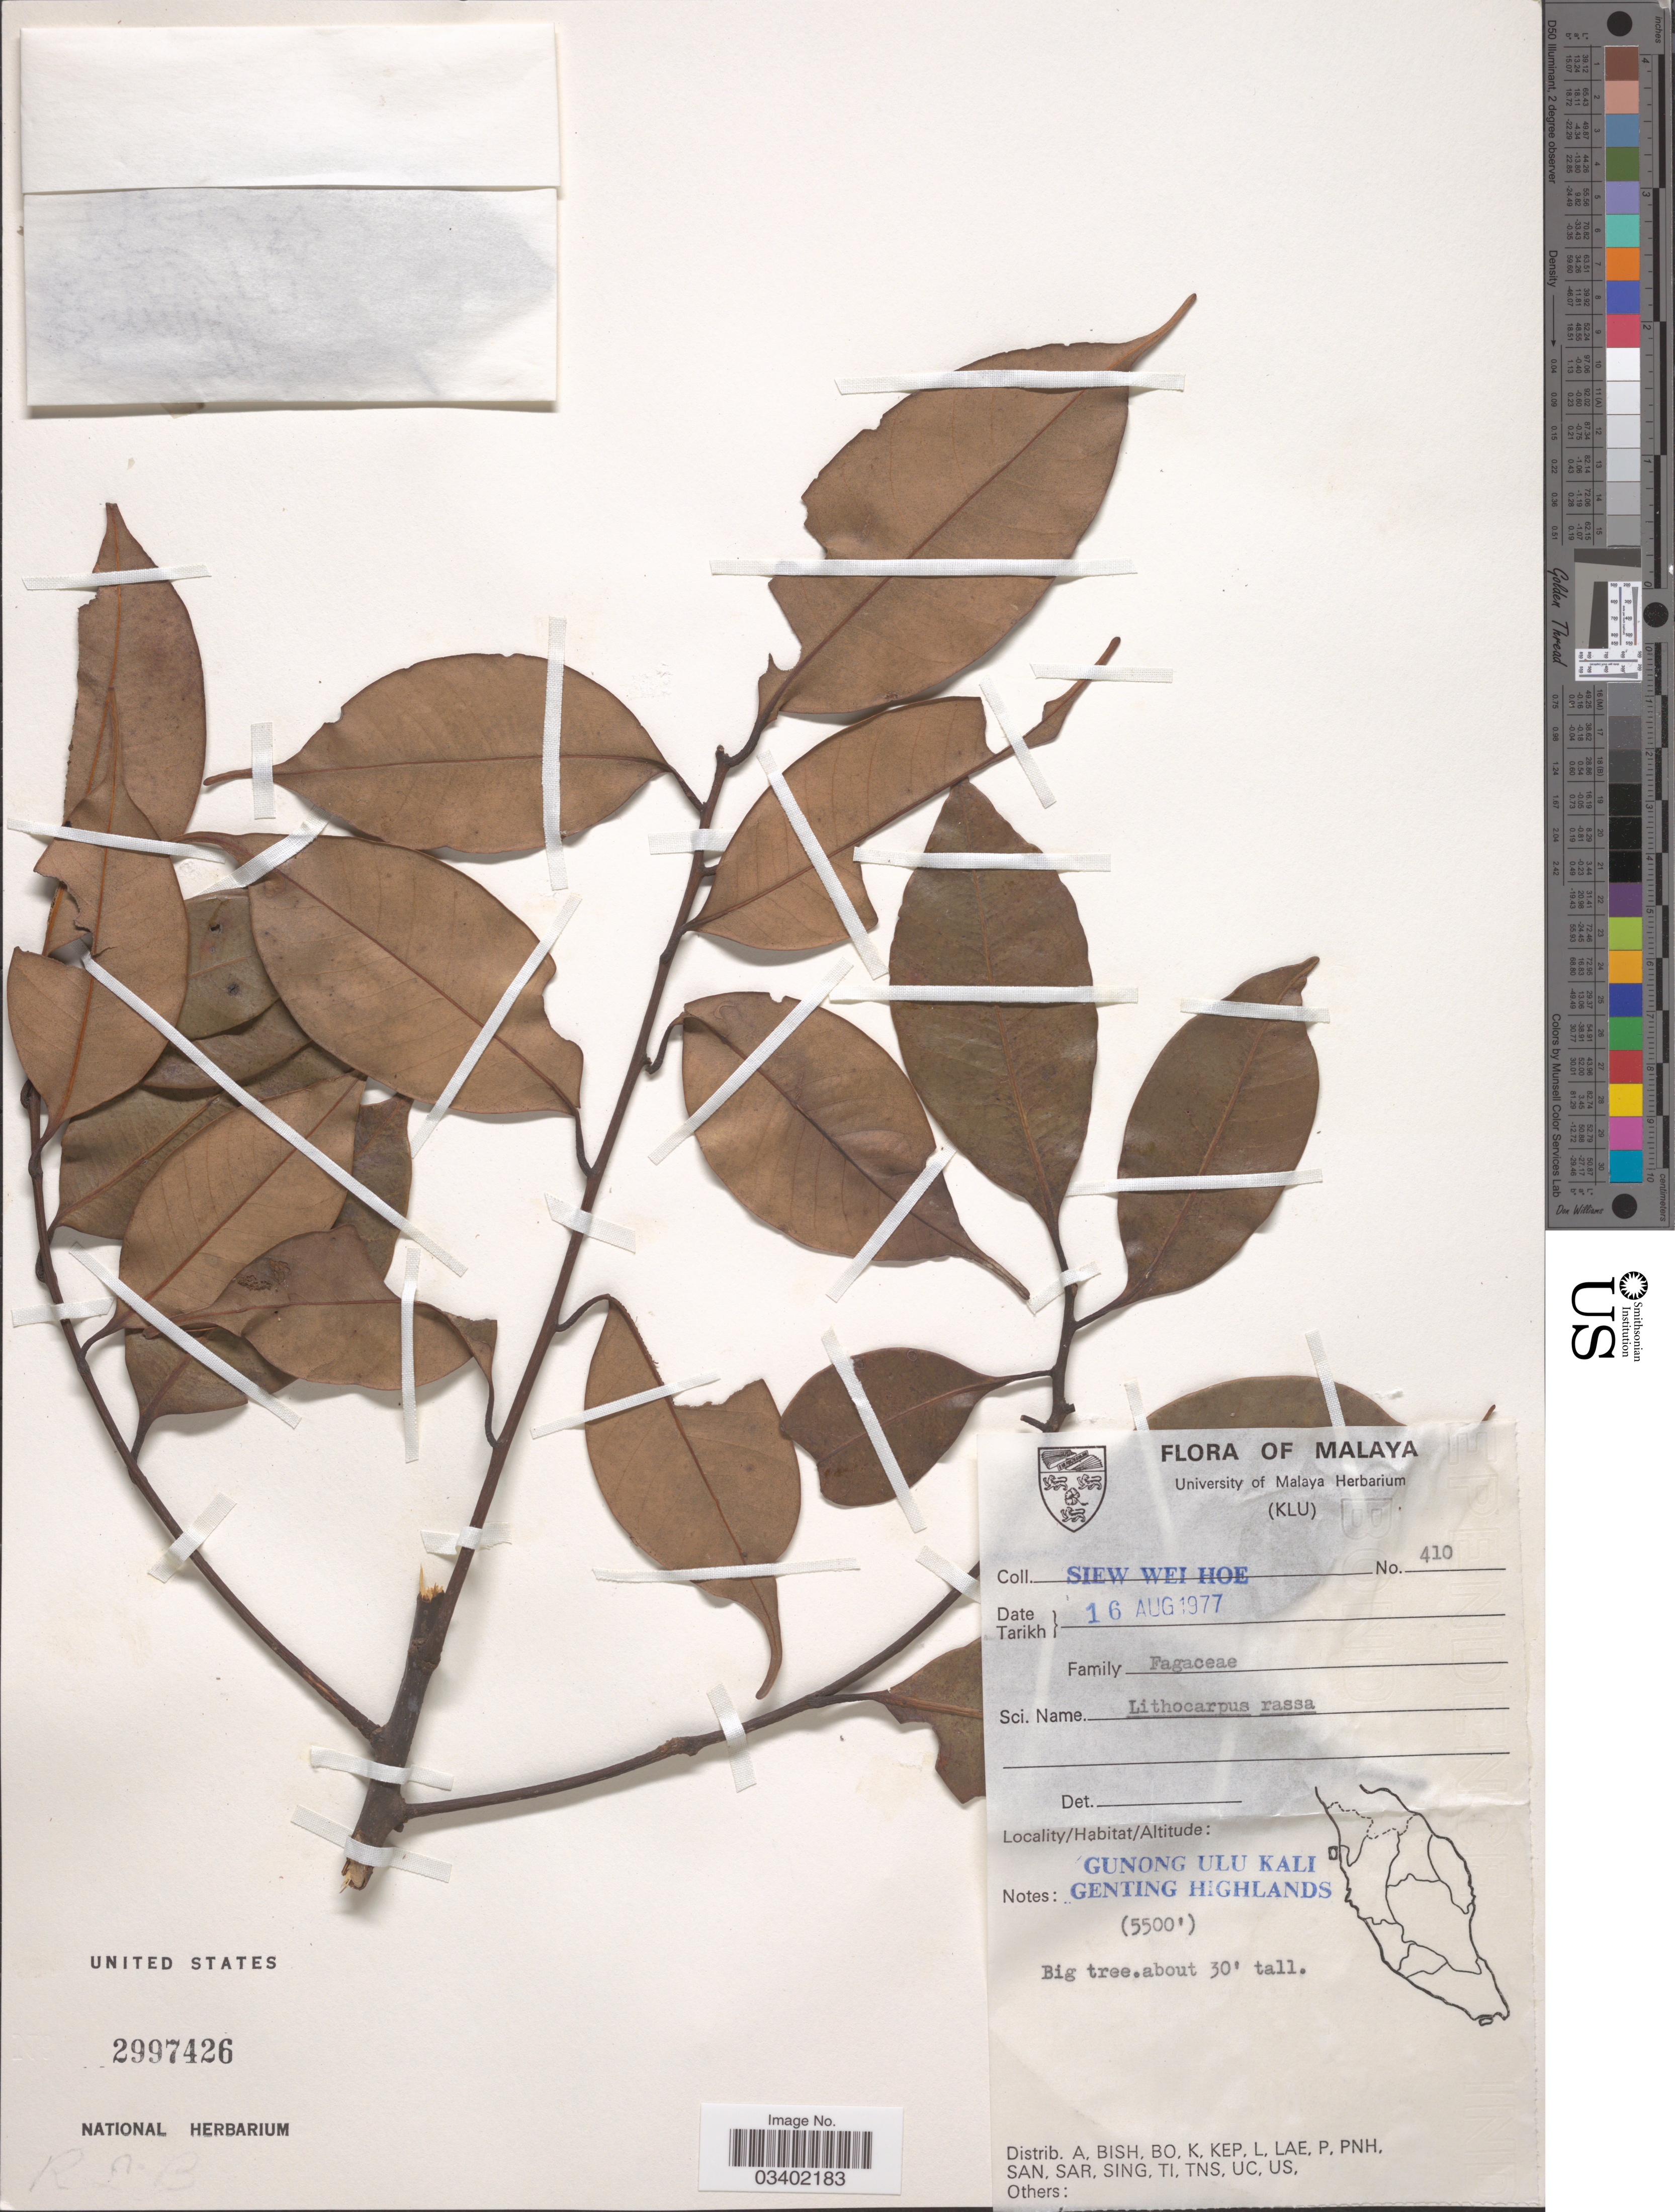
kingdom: Plantae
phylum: Tracheophyta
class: Magnoliopsida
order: Fagales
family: Fagaceae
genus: Lithocarpus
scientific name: Lithocarpus rassa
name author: (Miq.) Rehder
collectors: S. Hoe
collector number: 410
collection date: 1977-08-16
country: Malaysia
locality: Malaya. Gunong Ulu Kali, Genting Highlands.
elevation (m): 1676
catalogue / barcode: US 2997426